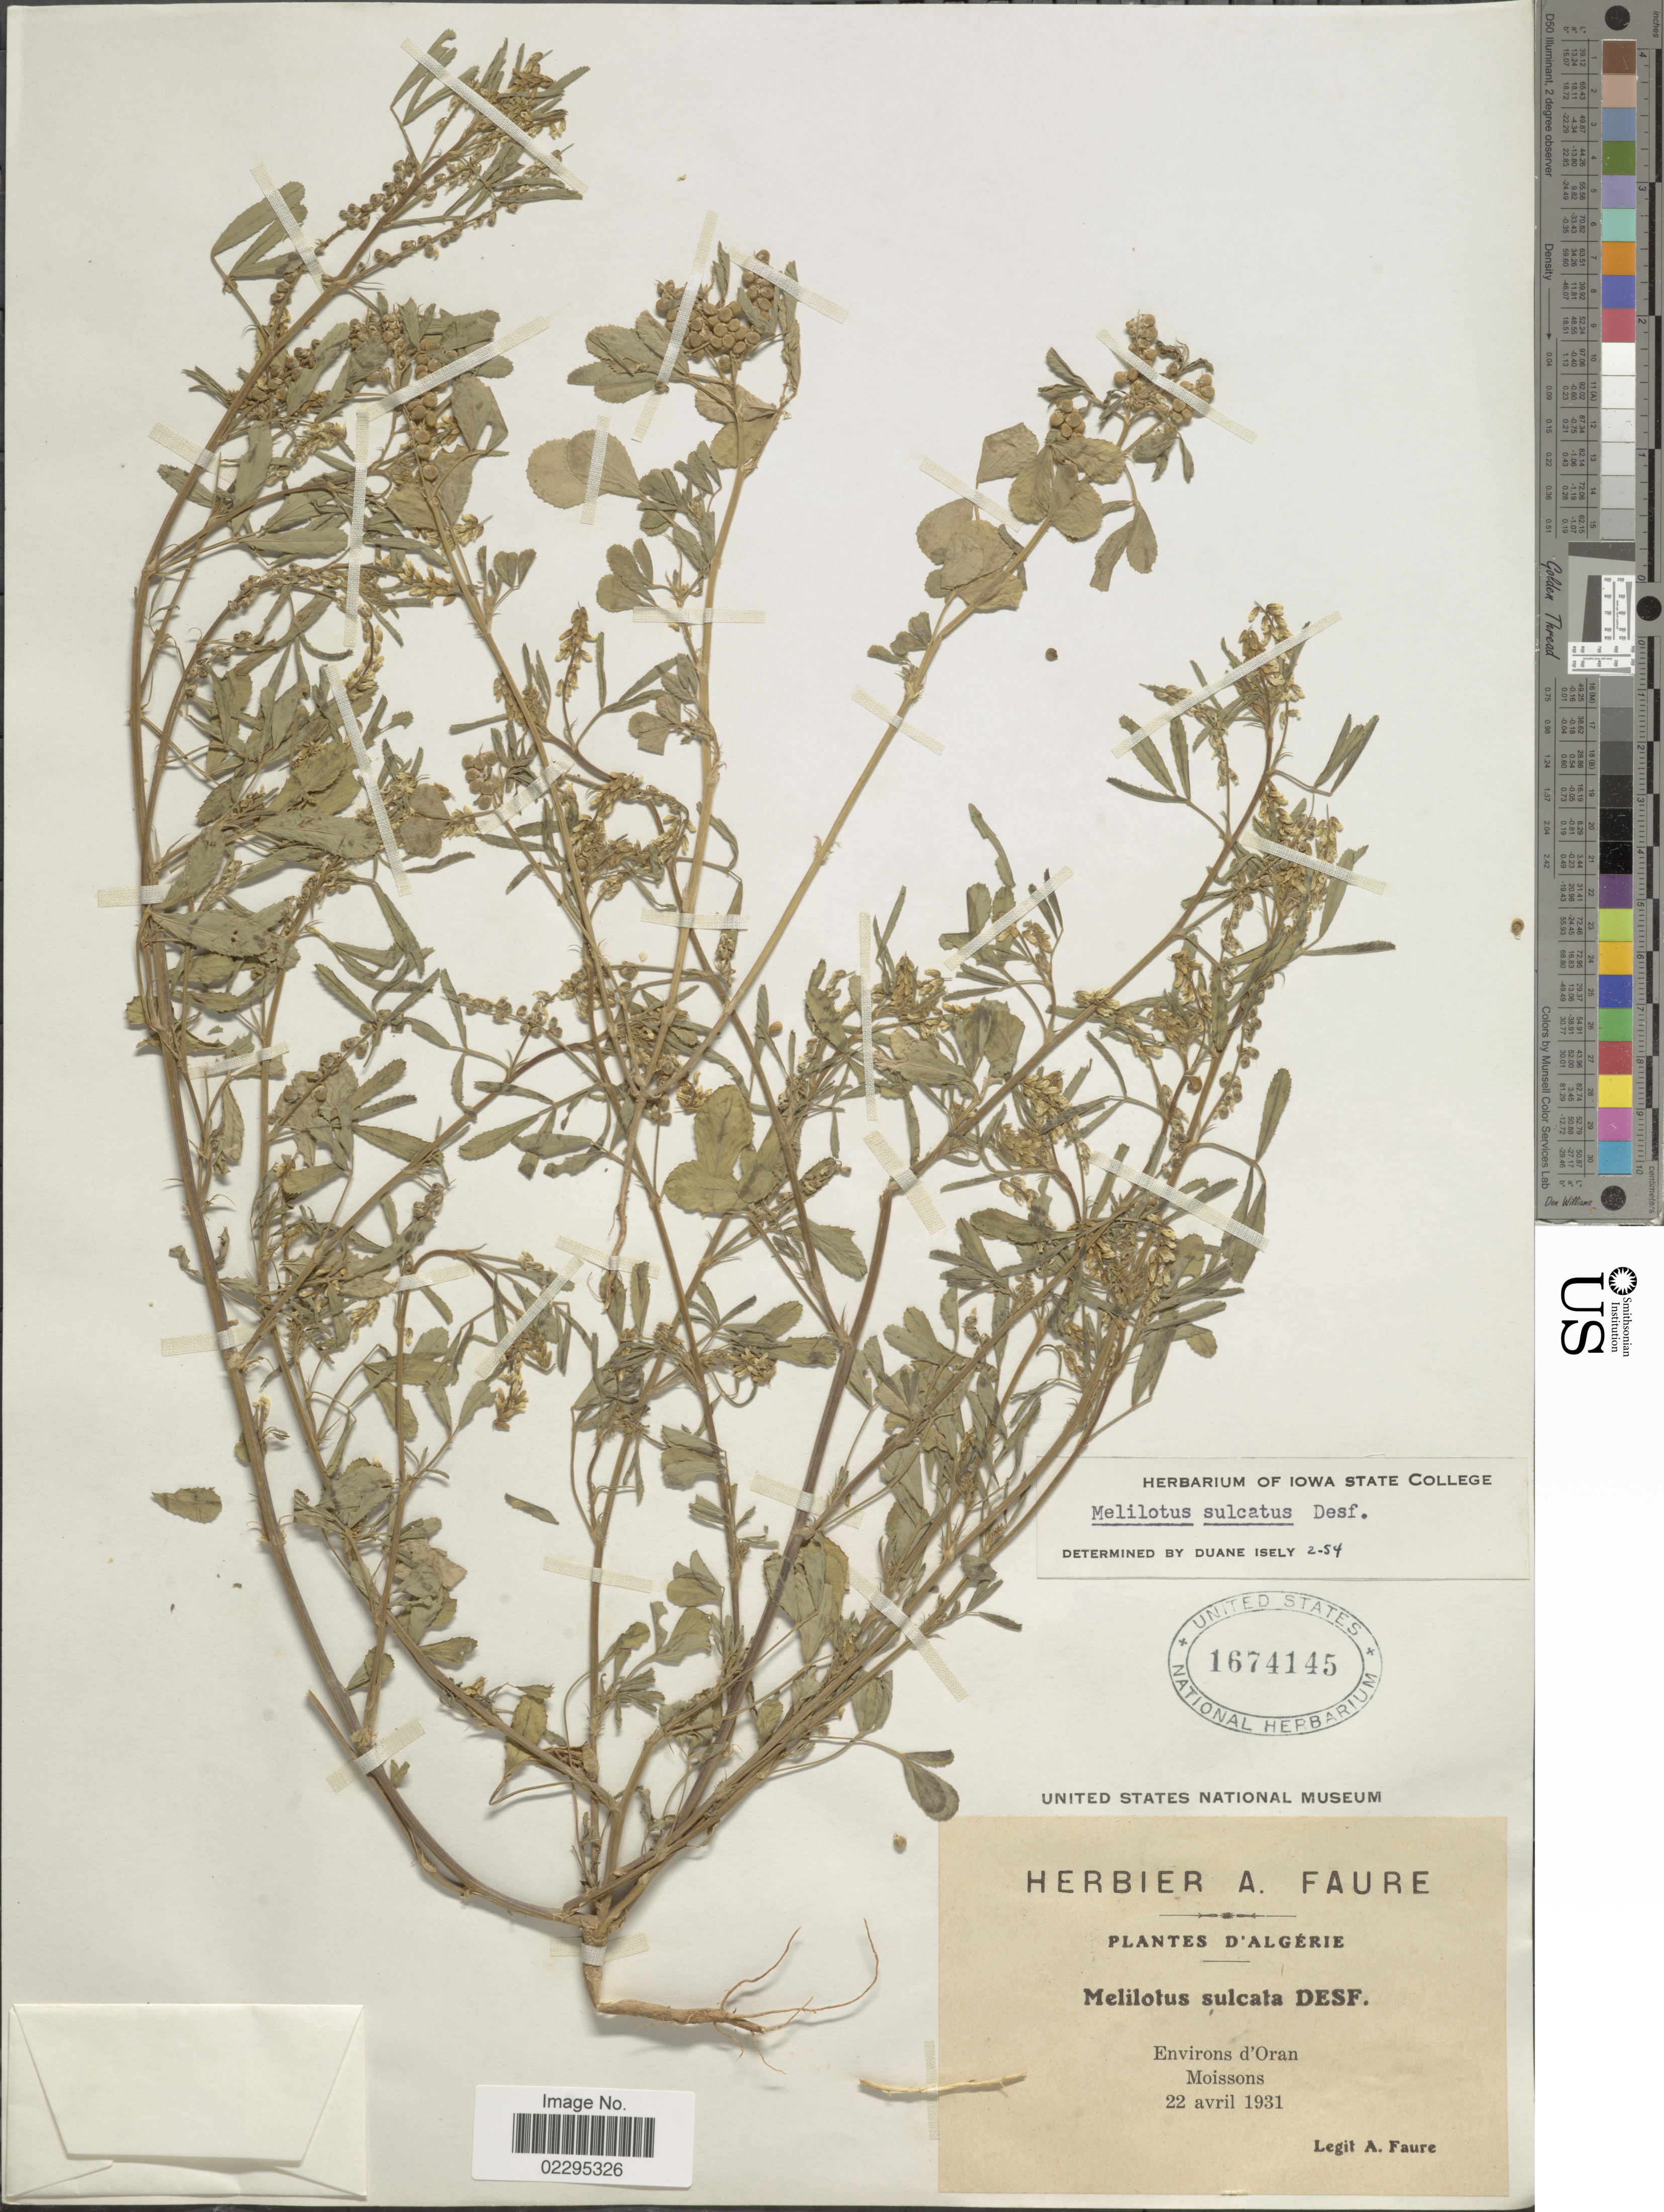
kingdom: Plantae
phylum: Tracheophyta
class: Magnoliopsida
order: Fabales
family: Fabaceae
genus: Melilotus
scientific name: Melilotus sulcatus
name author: Desf.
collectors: A. Faure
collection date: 1931-04-22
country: Algeria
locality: D'Algerie. Environs d'Oran, Moissons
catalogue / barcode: US 1674145